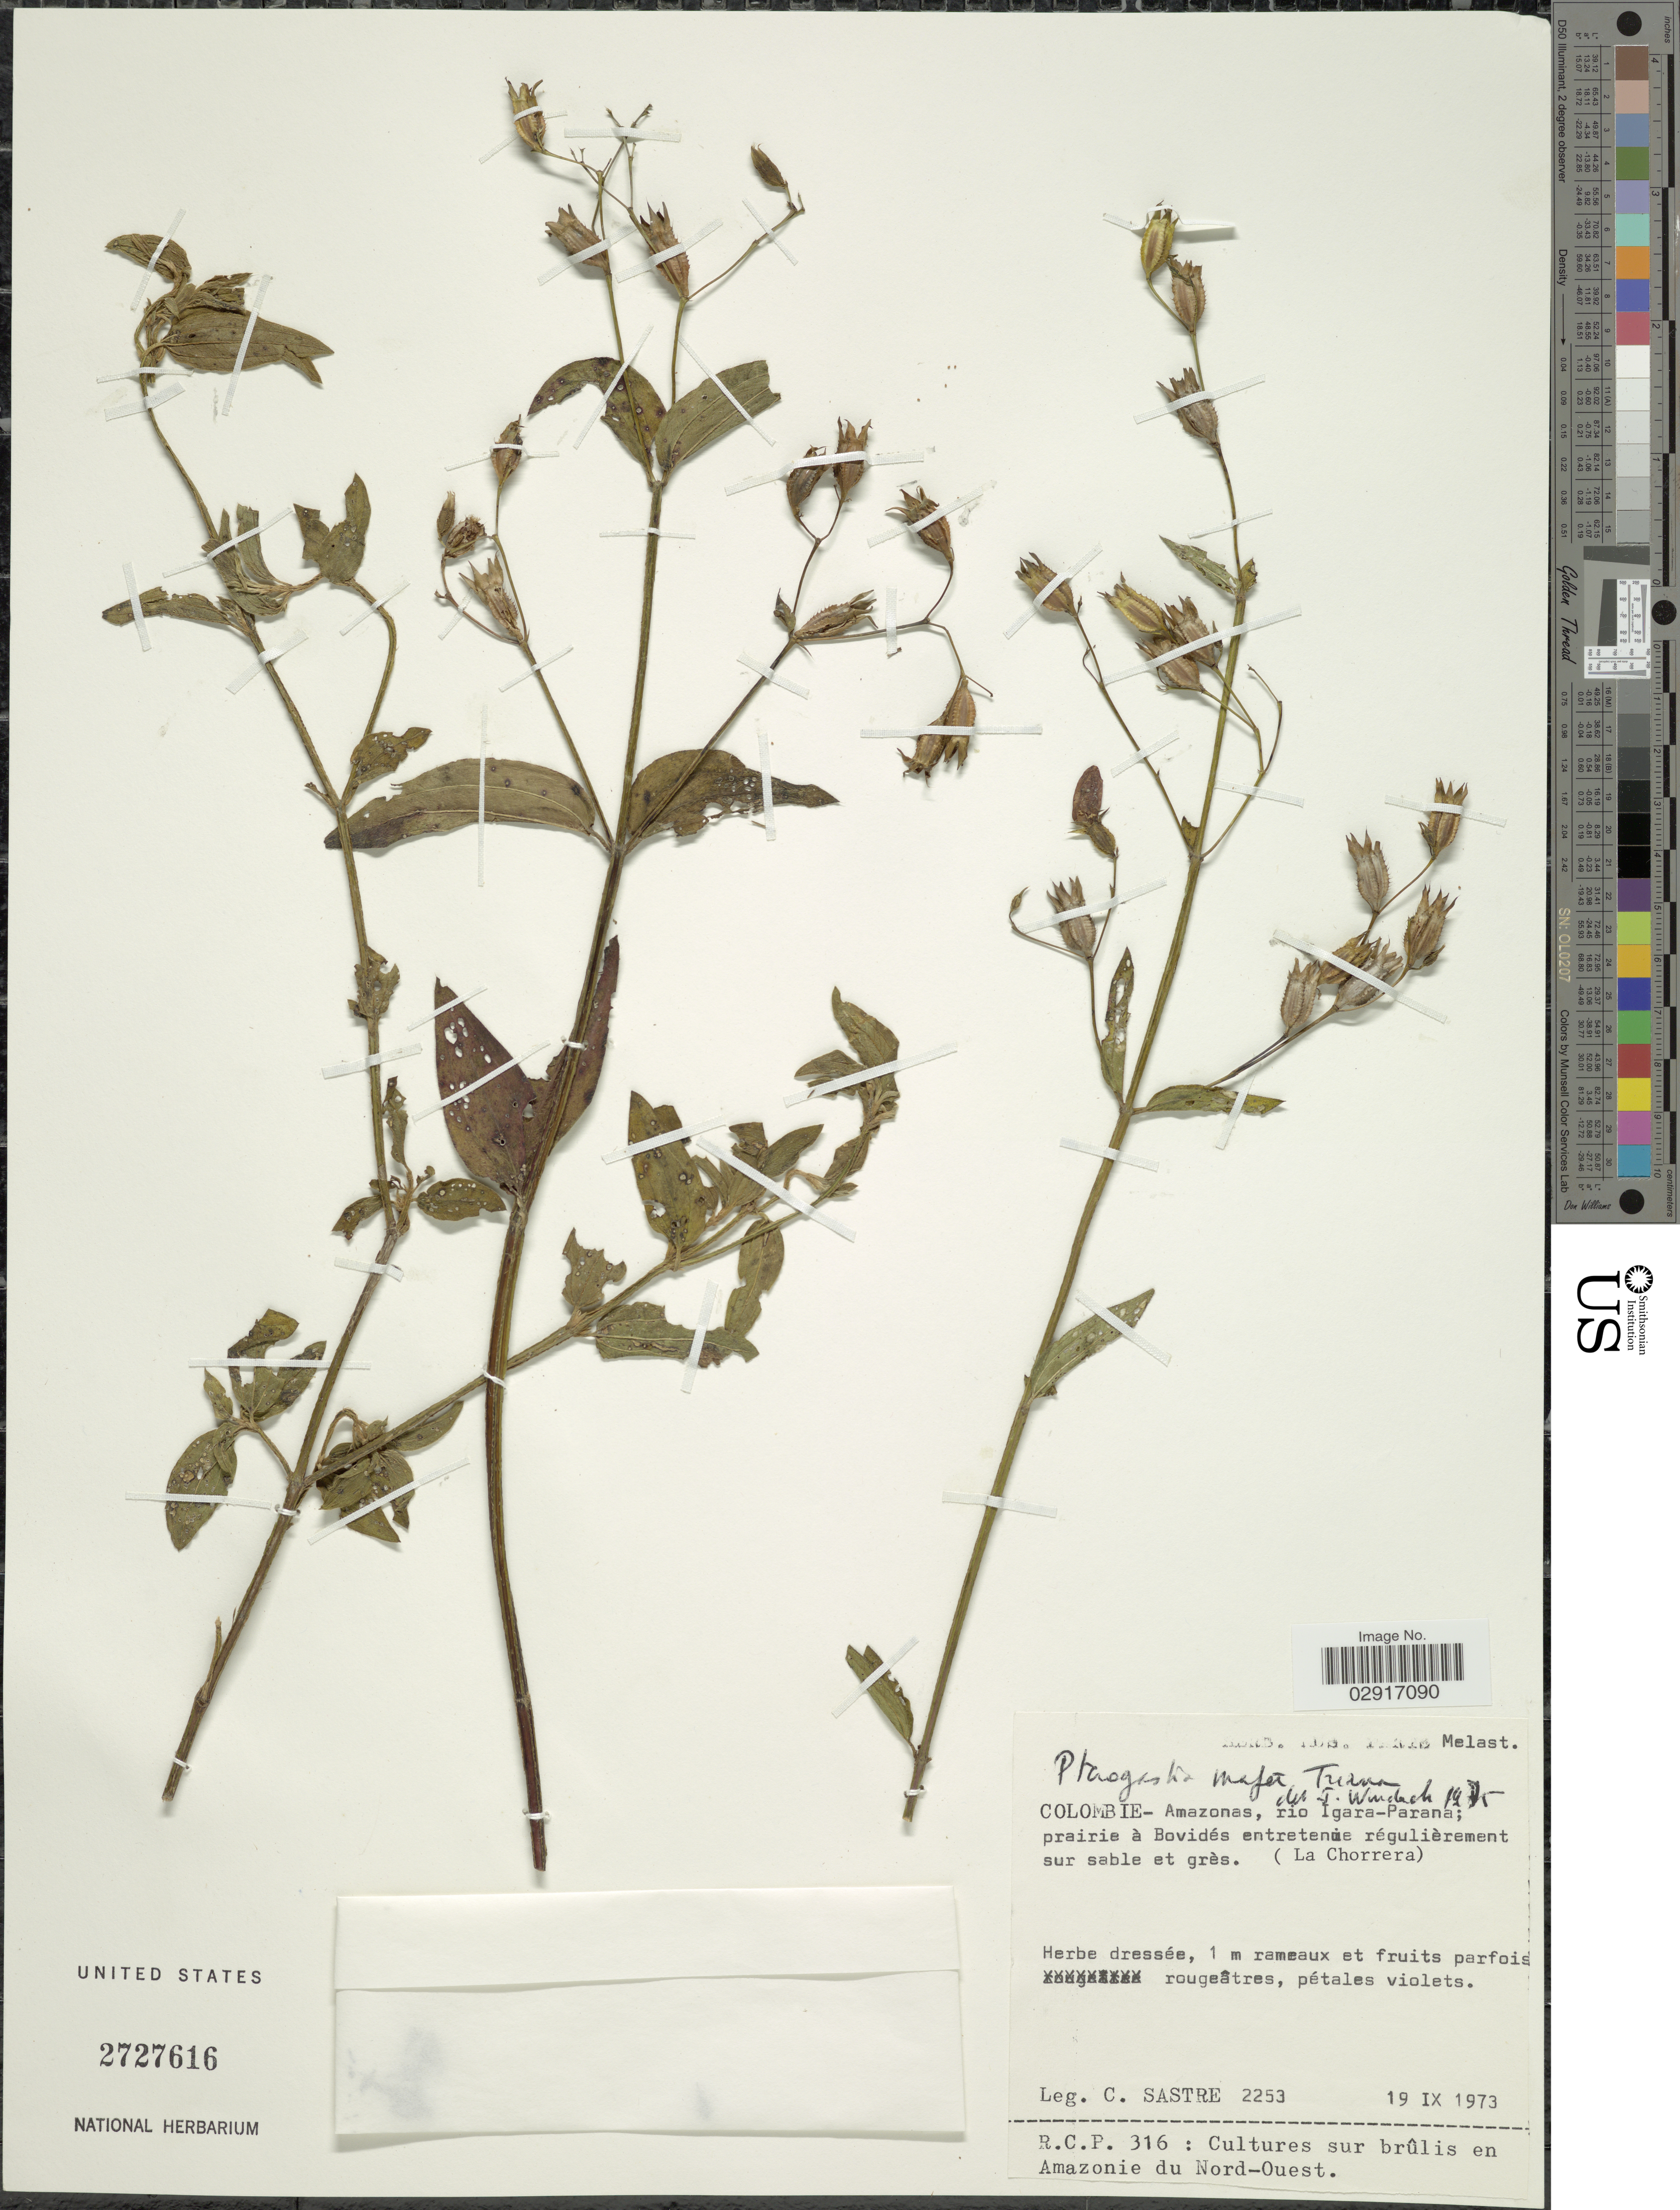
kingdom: Plantae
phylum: Tracheophyta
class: Magnoliopsida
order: Myrtales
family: Melastomataceae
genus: Pterogastra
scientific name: Pterogastra divaricata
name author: (Bonpl.) Naudin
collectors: C. Sastre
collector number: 2253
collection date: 1973-09-19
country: Colombia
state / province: Amazônas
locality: Rio Igara-Parana. (La Chorrera).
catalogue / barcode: US 2727616